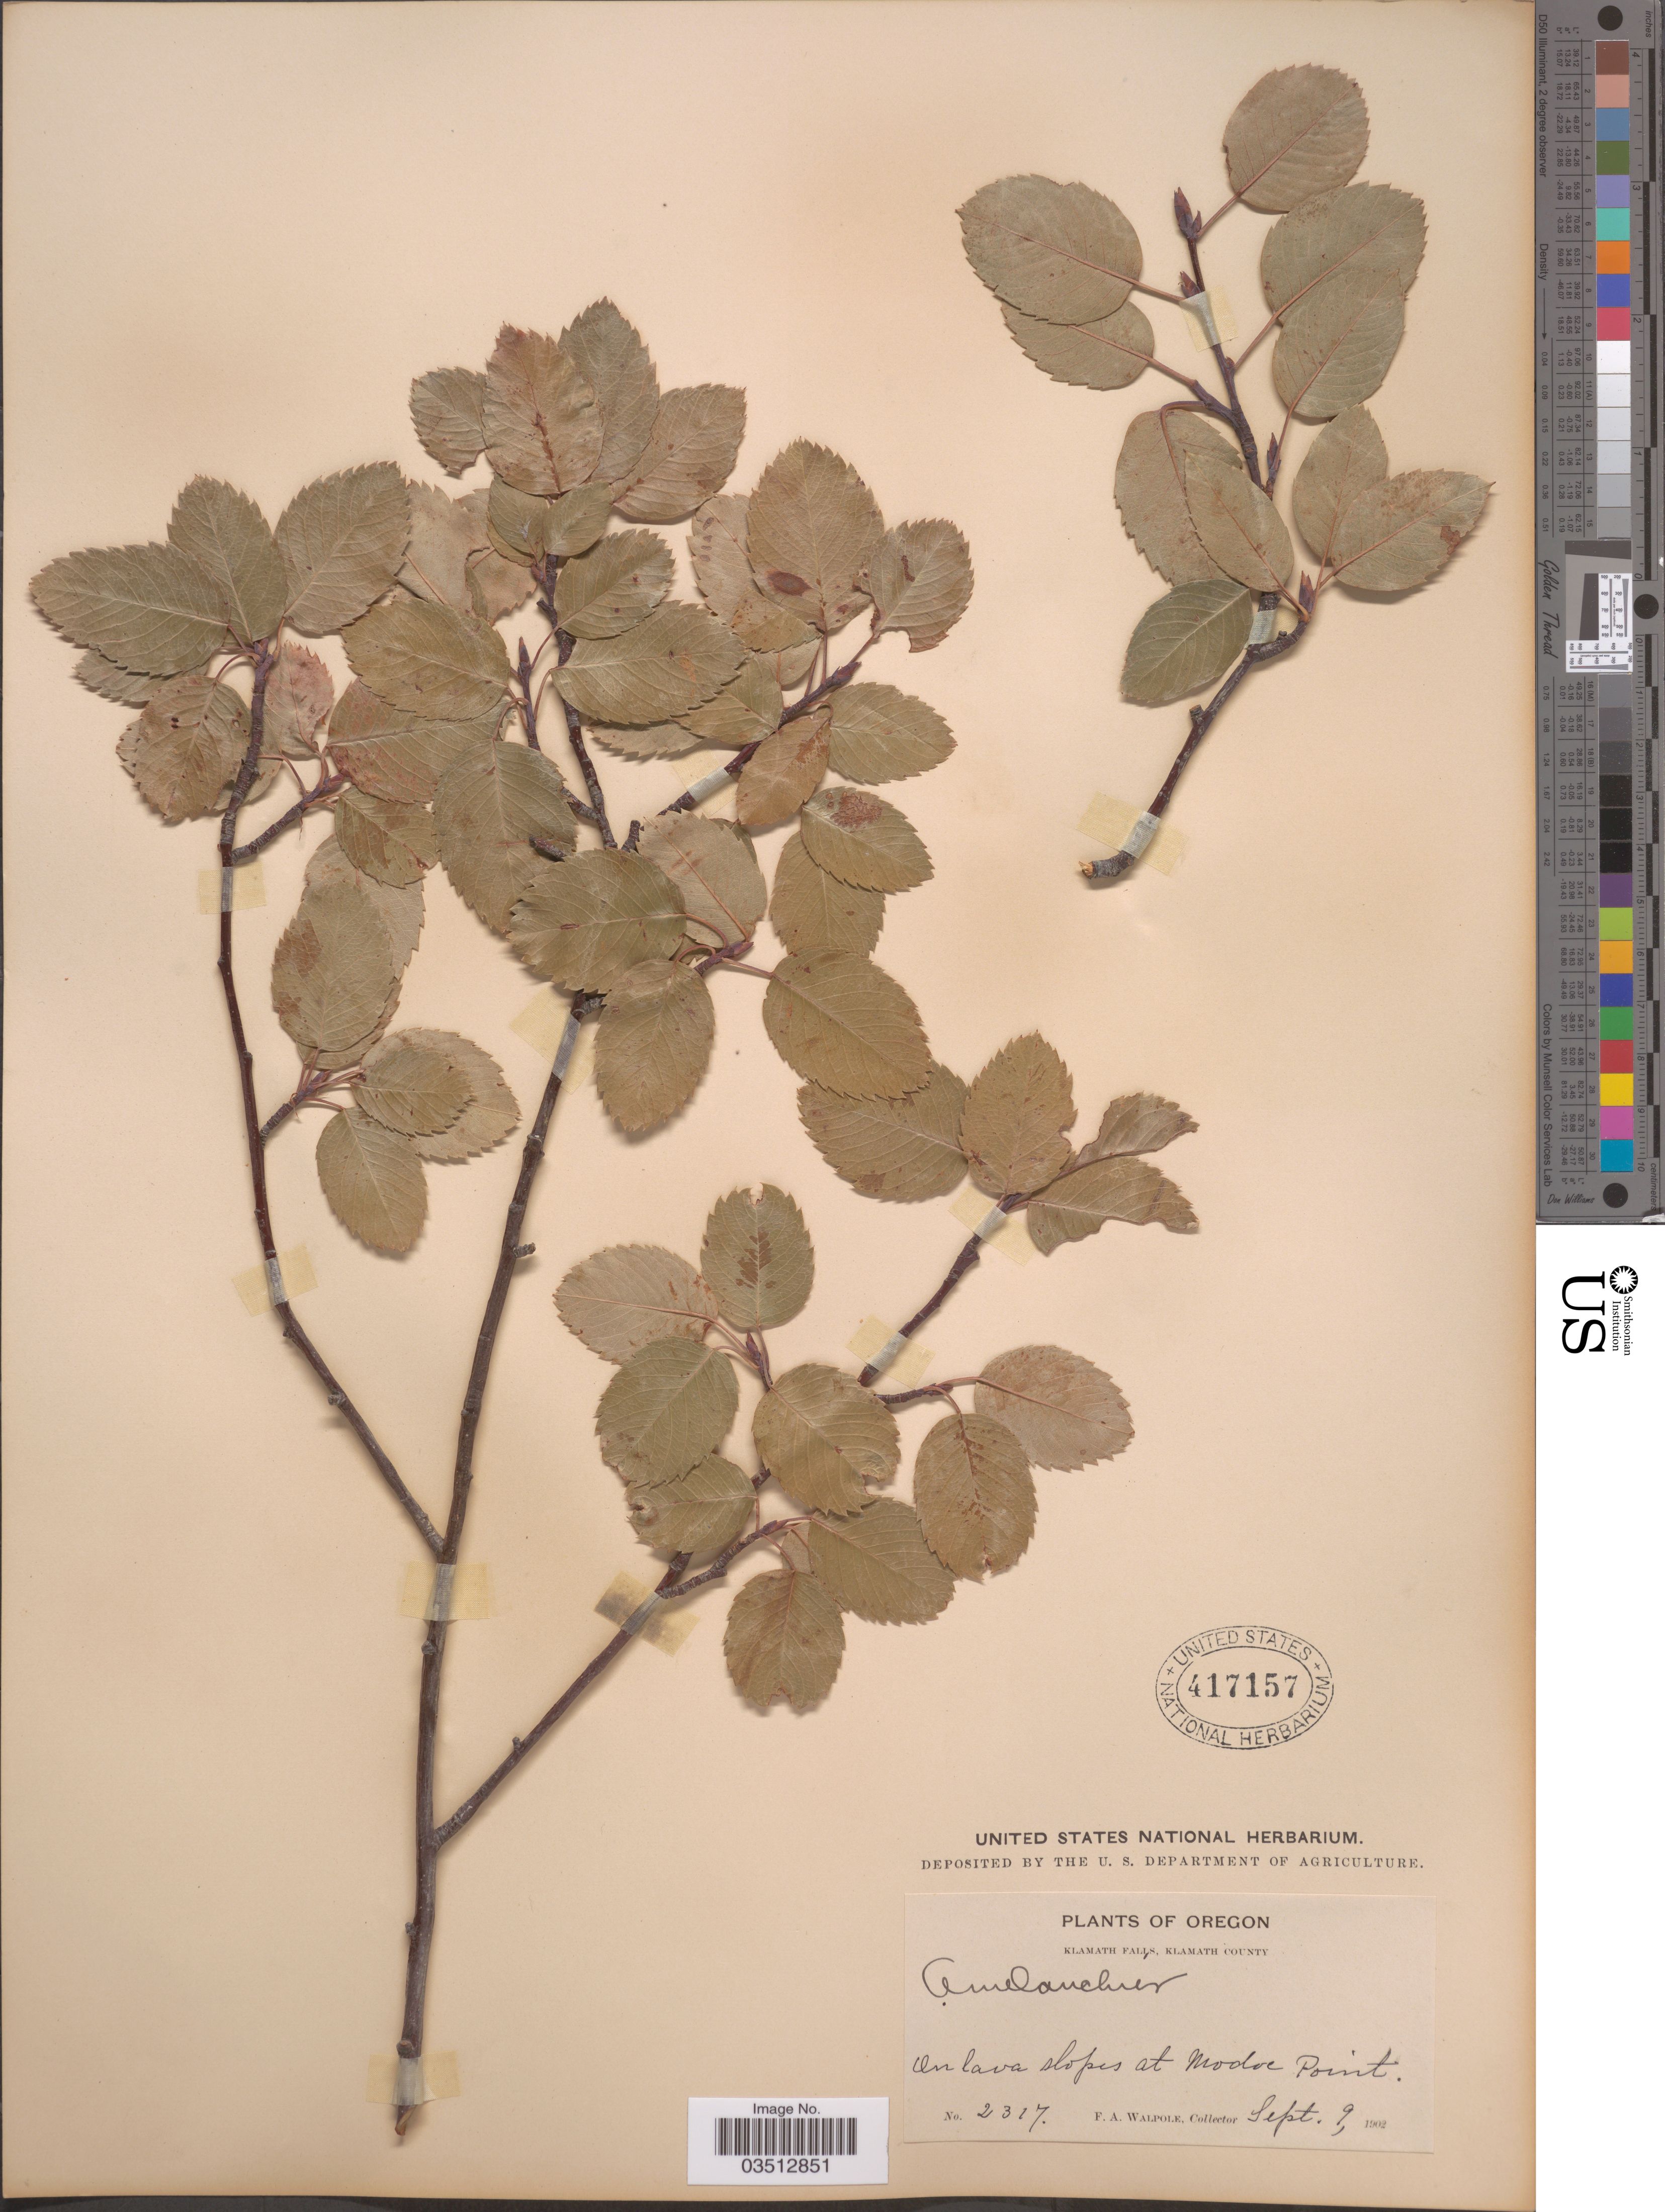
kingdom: Plantae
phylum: Tracheophyta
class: Magnoliopsida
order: Rosales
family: Rosaceae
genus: Amelanchier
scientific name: Amelanchier sp.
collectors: F. Walpole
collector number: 2317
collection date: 1902-09-09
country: United States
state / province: Oregon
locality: Klamath Falls, Klamath County. On lava slopes at Modoc Point.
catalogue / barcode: US 417157